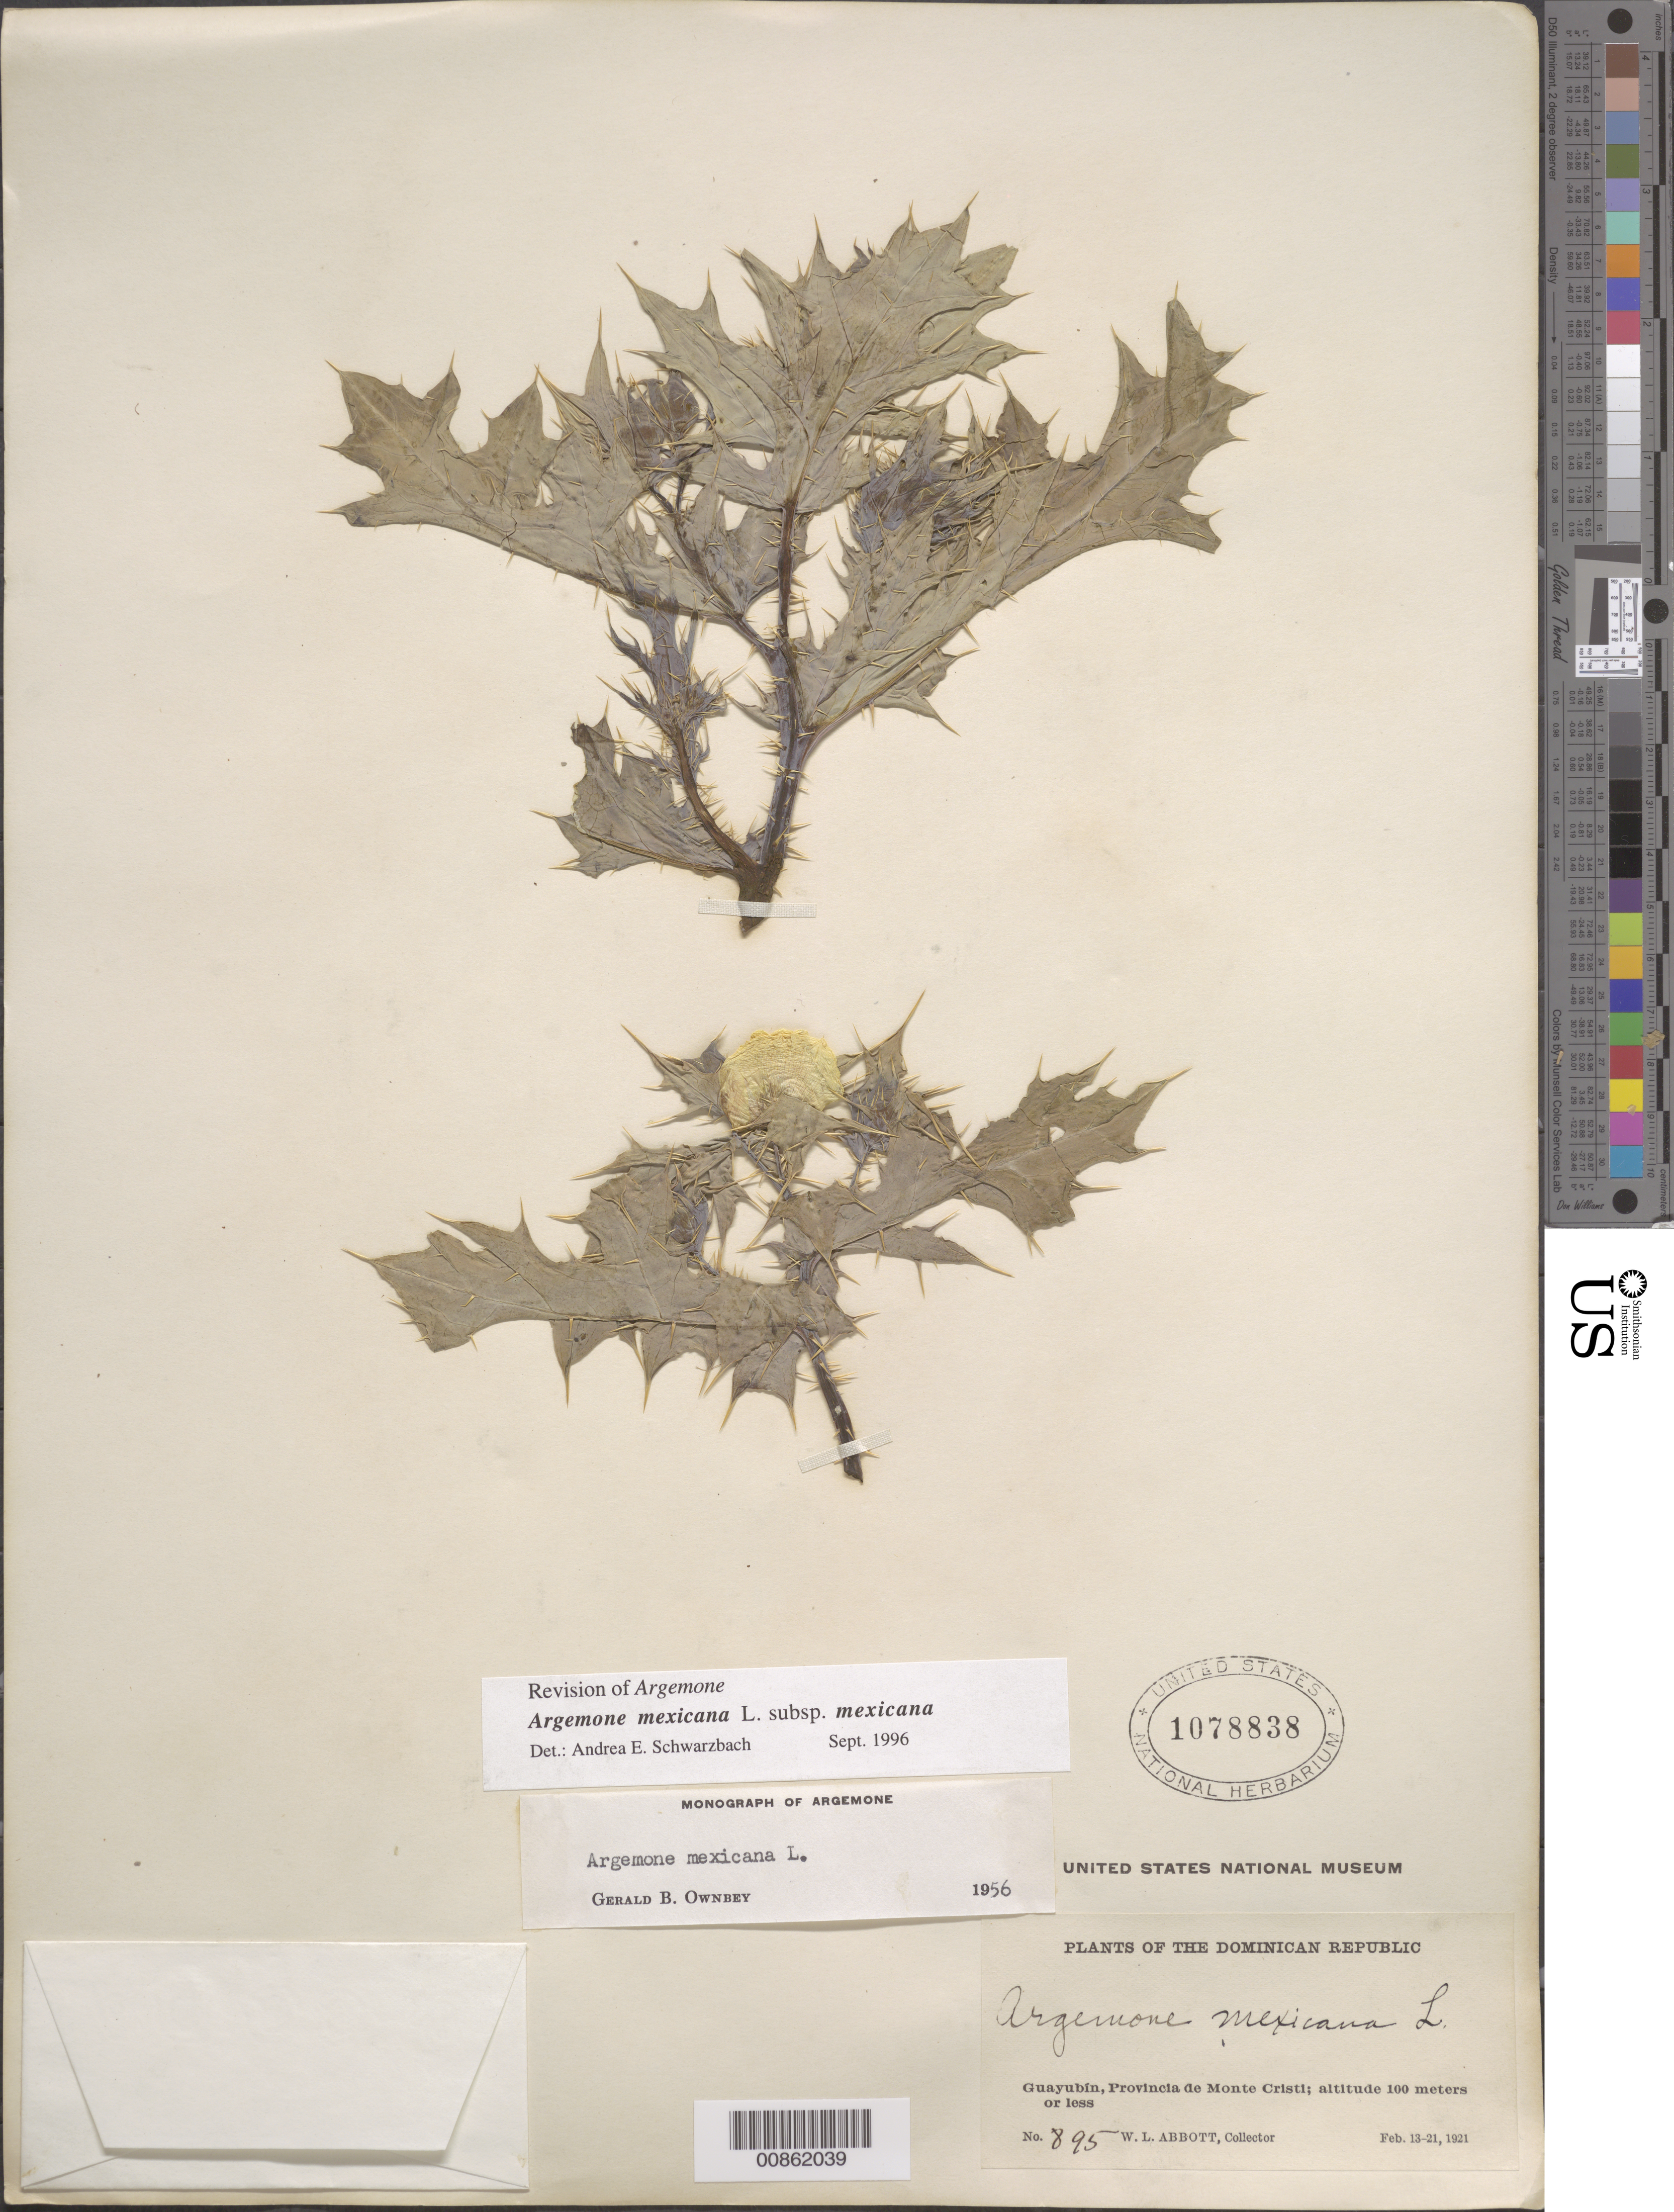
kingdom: Plantae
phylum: Tracheophyta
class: Magnoliopsida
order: Ranunculales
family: Papaveraceae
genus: Argemone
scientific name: Argemone mexicana subsp. mexicana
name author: L.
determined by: Schwarzbach, A. E.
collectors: W. L. Abbott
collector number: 895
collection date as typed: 13 Feb 1921 to 21 Feb 1921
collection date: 1921-02-13/1921-02-21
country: Dominican Republic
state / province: Monte Cristi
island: Hispaniola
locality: Guayubín.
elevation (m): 100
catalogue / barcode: US 1078838